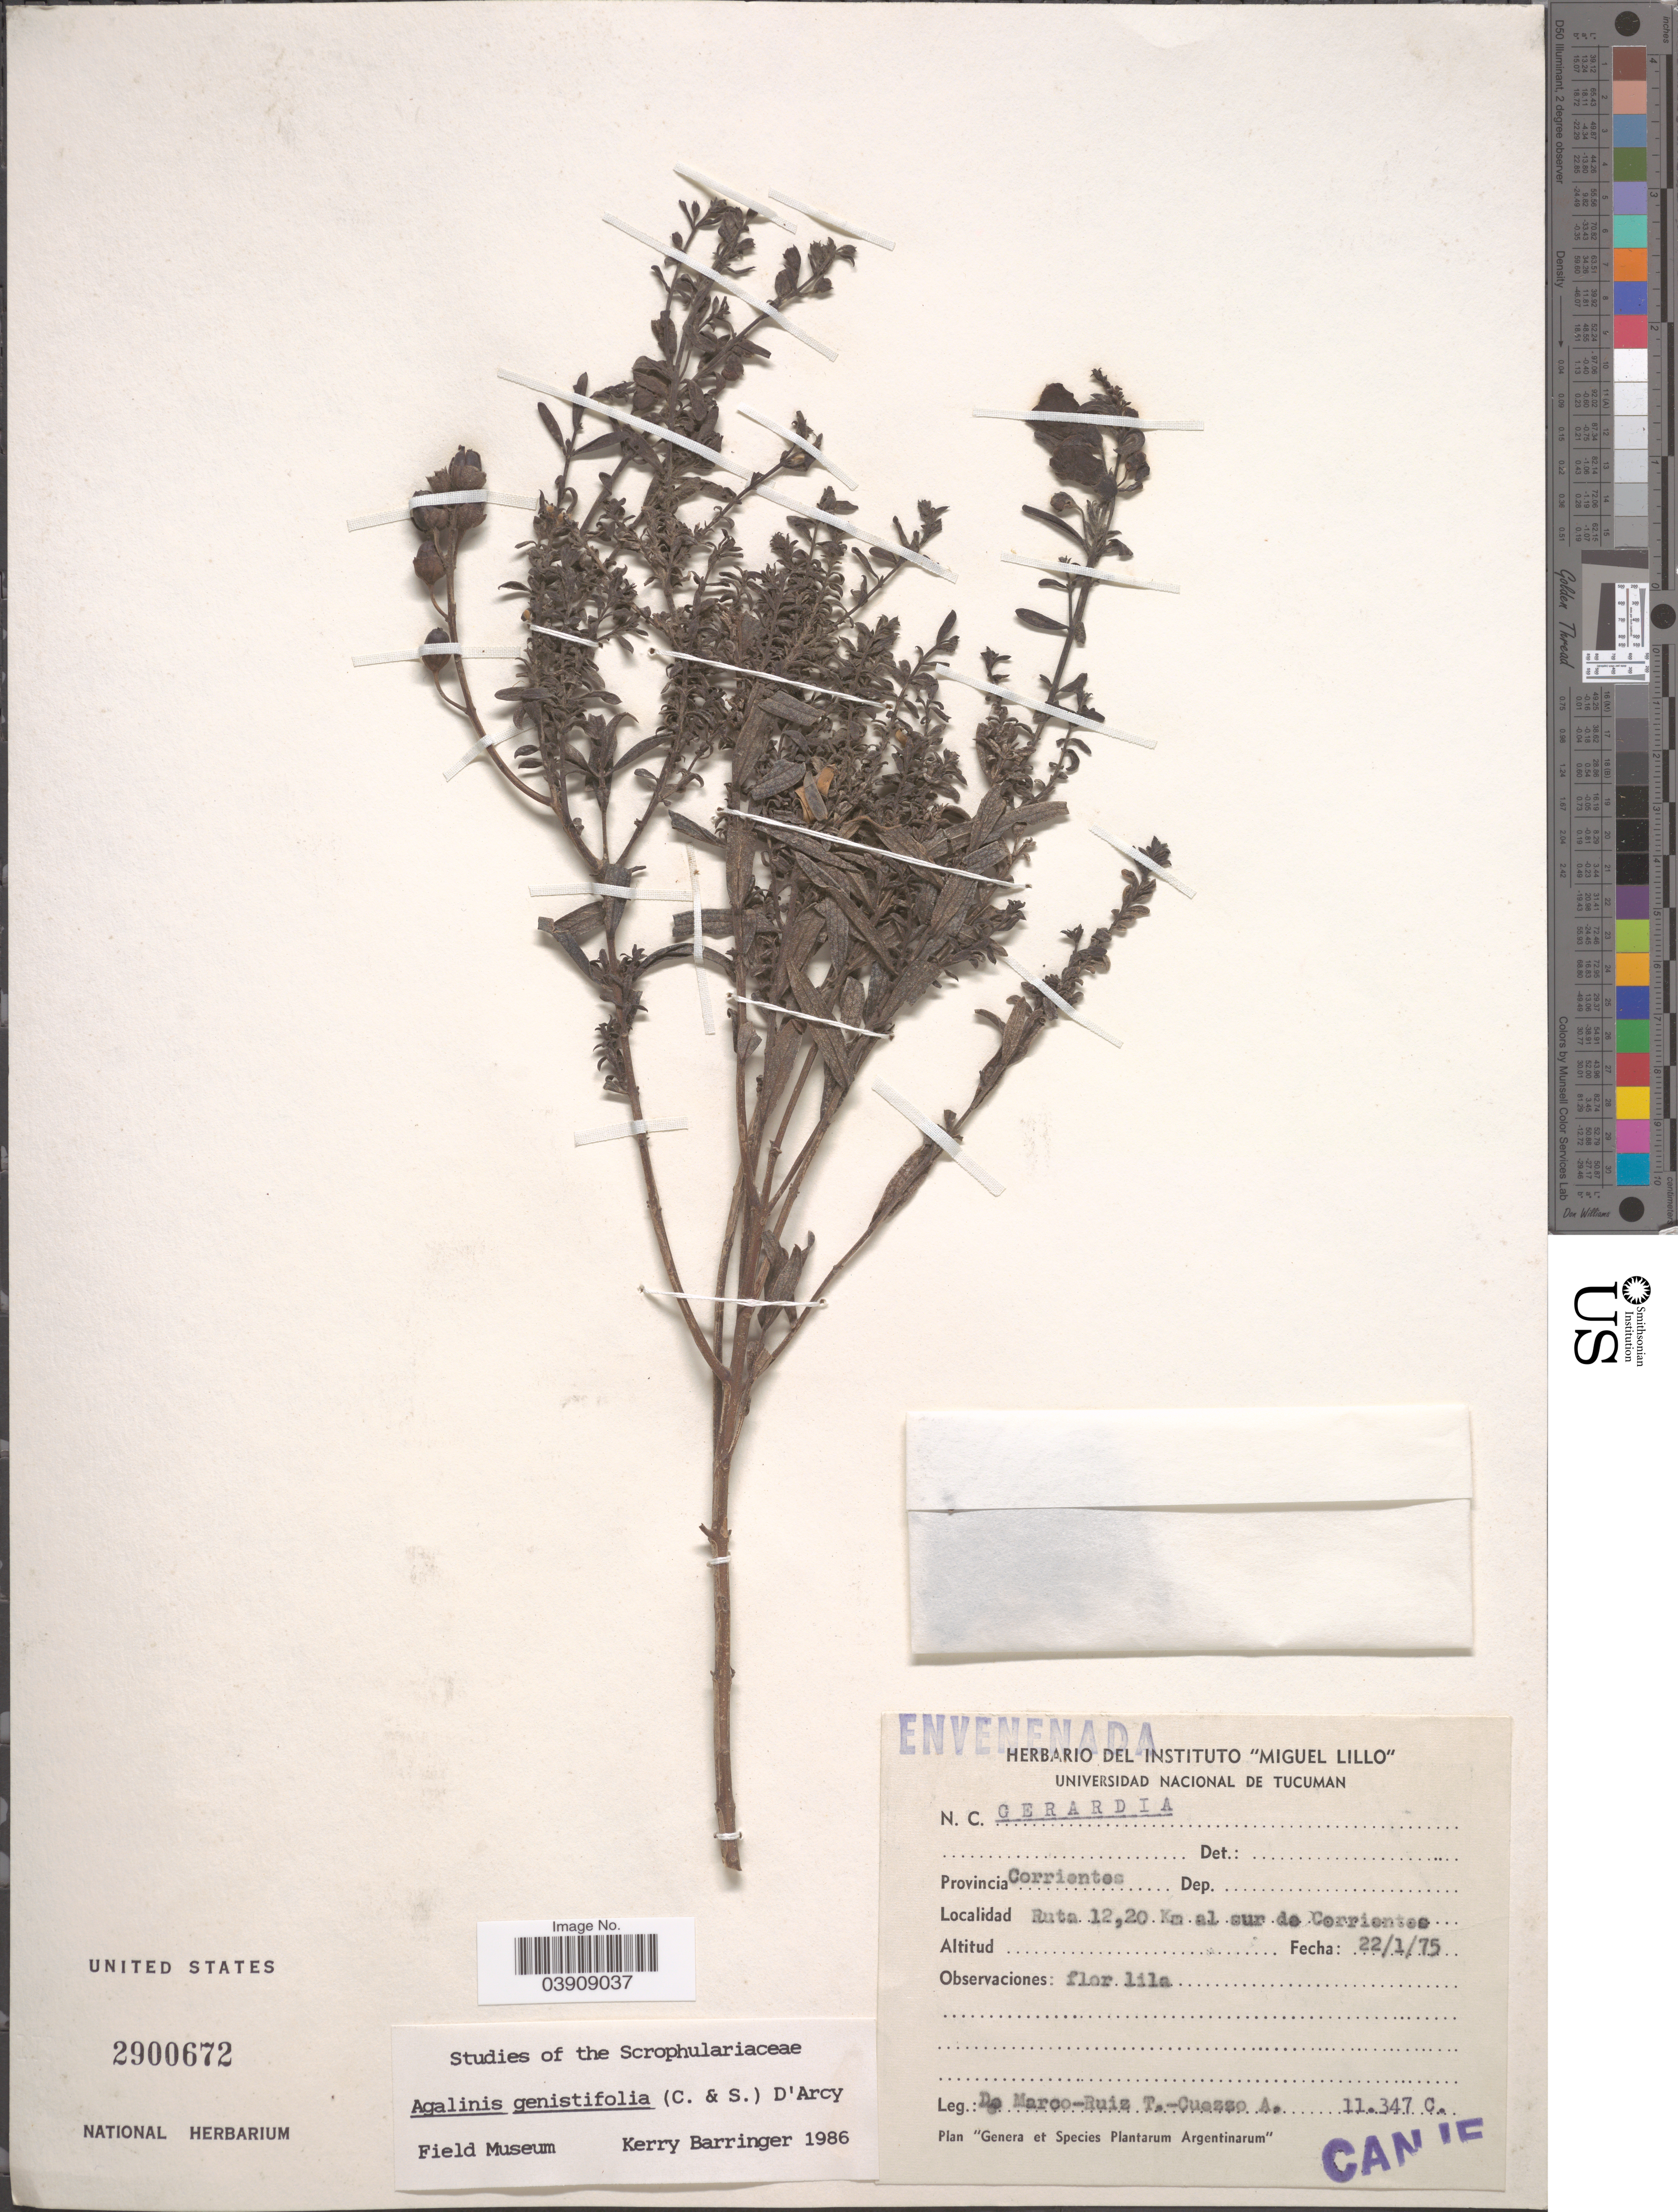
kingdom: Plantae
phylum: Tracheophyta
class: Magnoliopsida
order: Lamiales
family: Orobanchaceae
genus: Agalinis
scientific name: Agalinis genistifolia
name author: (Cham. & Schltdl.) D'Arcy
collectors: -. De Marco, T. Ruíz & A. Cuezzo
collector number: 11347C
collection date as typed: Transcribed d/m/y: 22/1/75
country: Argentina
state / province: Corrientes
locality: Ruta 12,20 Km al sur de Corrientes.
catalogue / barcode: US 2900672